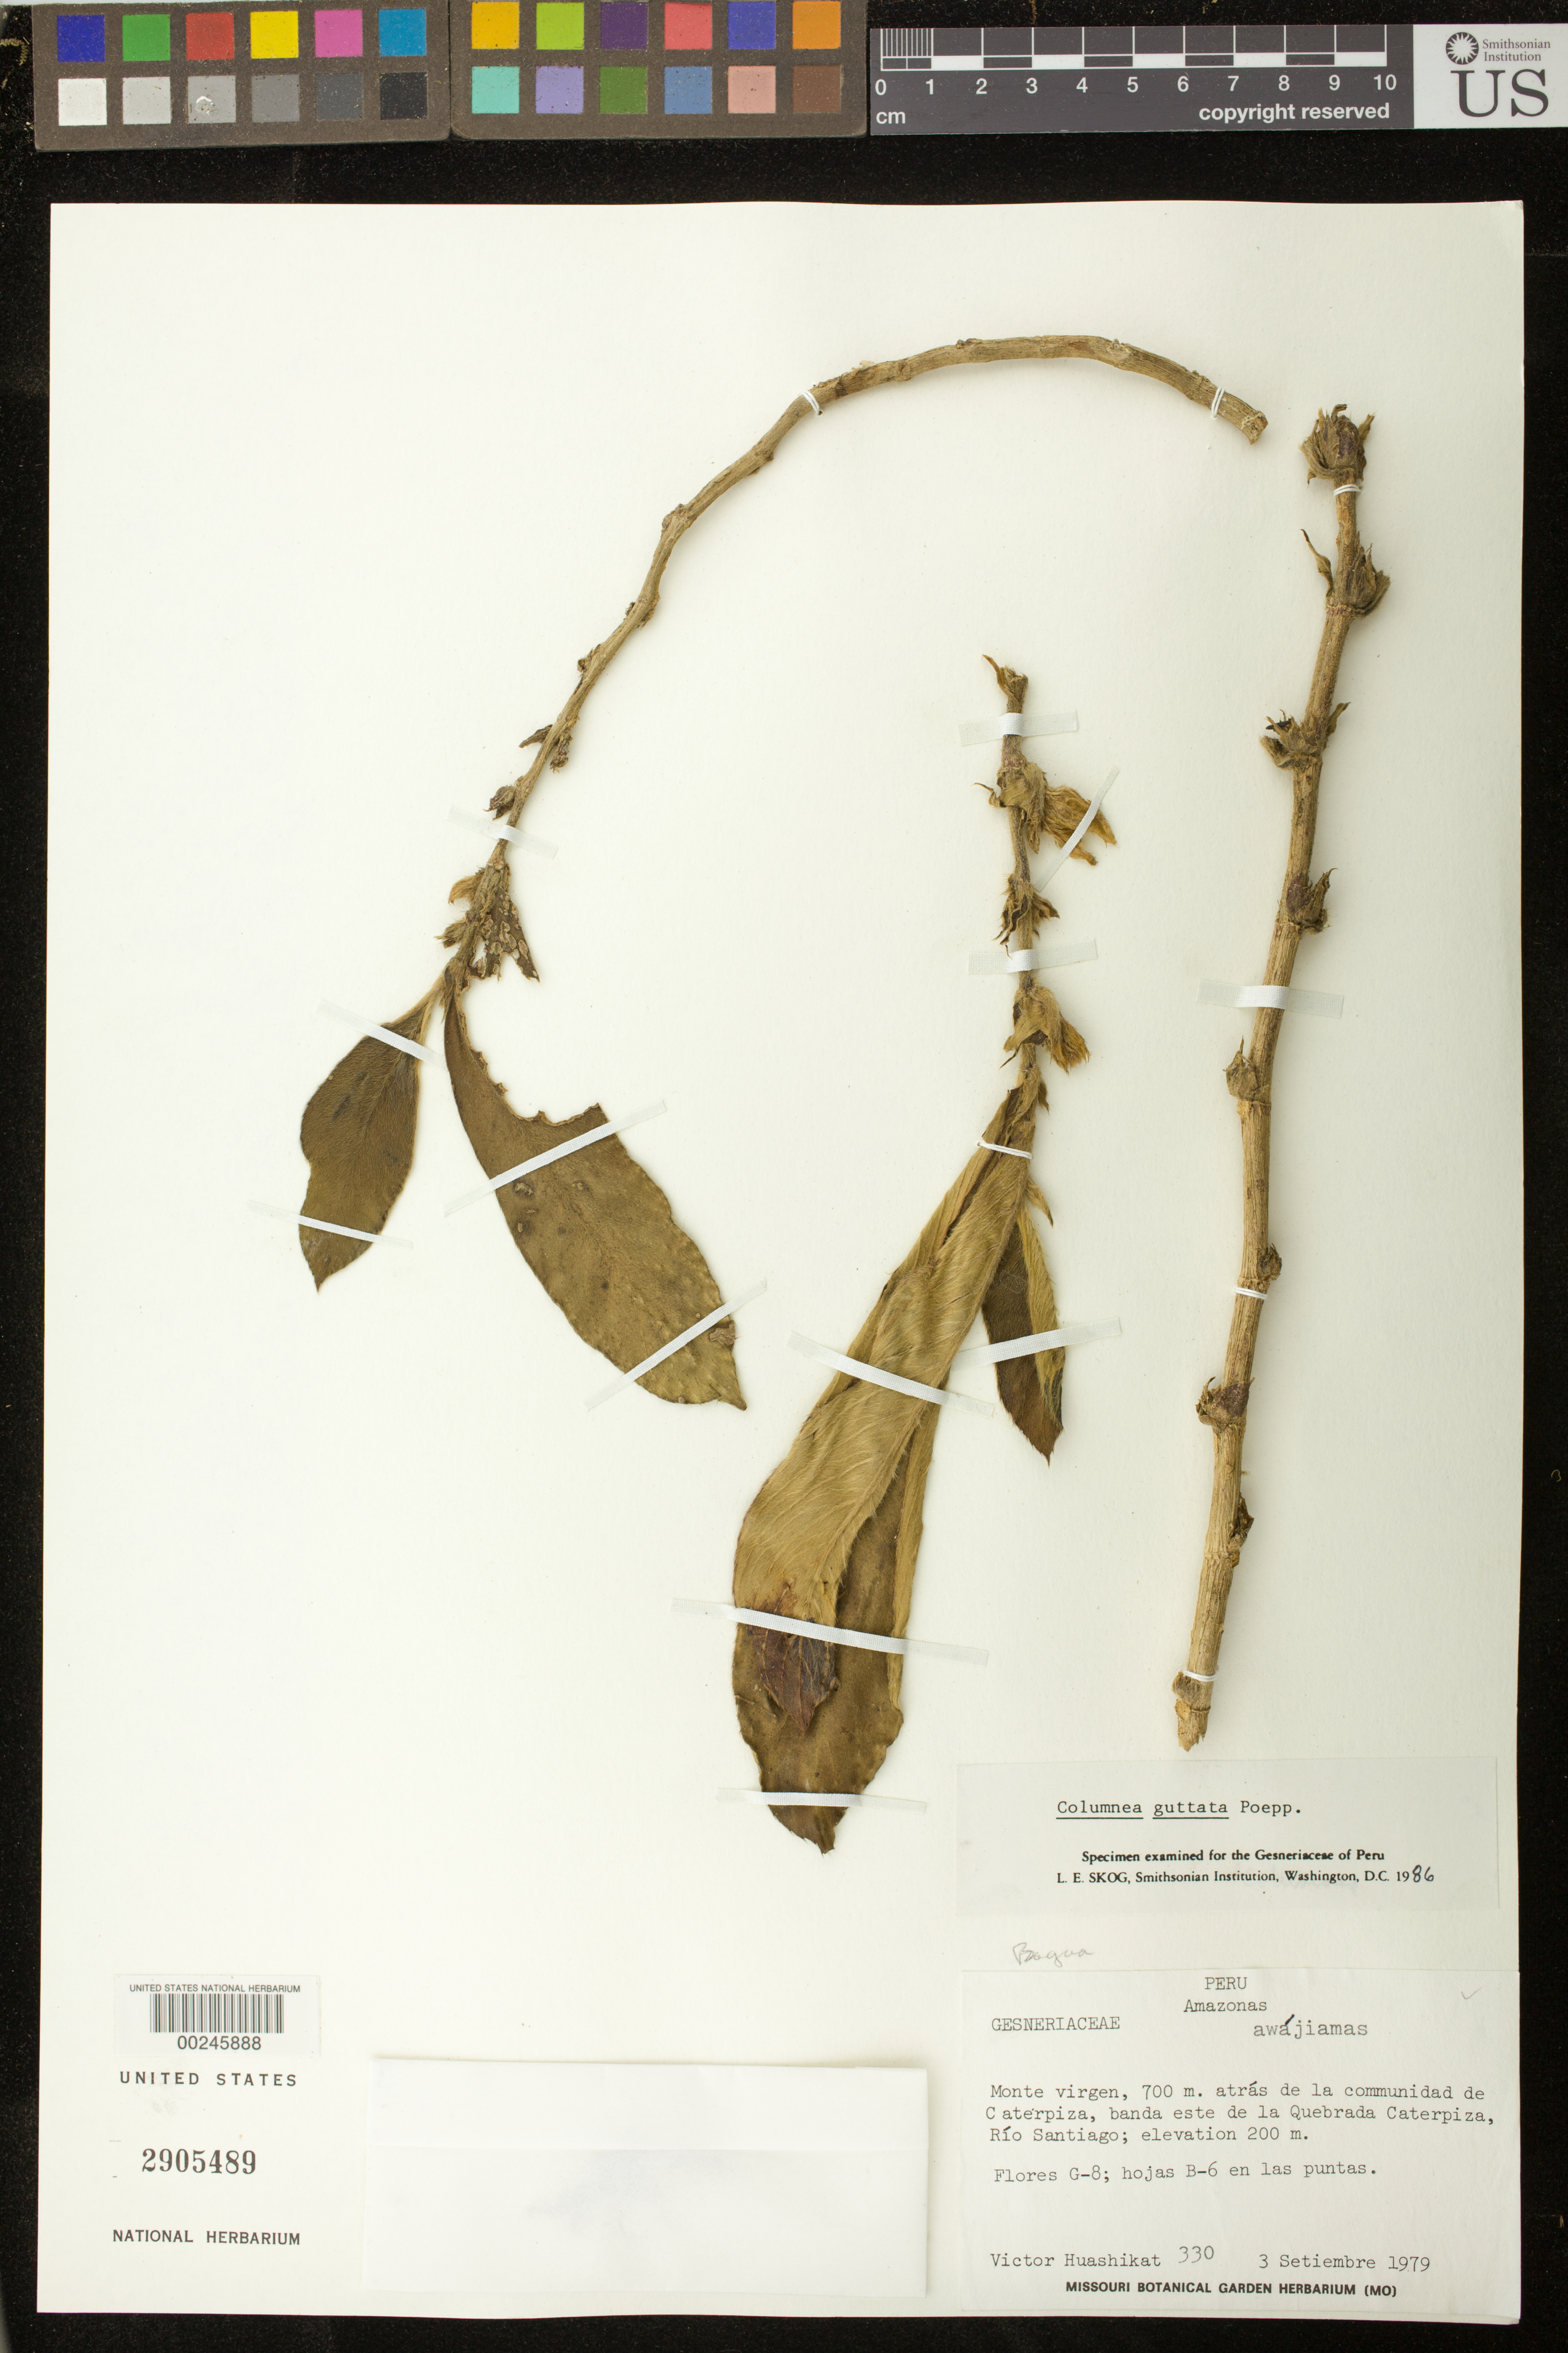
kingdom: Plantae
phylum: Tracheophyta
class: Magnoliopsida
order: Lamiales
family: Gesneriaceae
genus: Columnea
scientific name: Columnea guttata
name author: Poepp.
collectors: V. Huashikat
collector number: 330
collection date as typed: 03 Sep 1979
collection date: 1979-09-03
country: Peru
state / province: Amazonas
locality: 700 m behind the community of Caterpiza, eastern border of Quebrada Caterpiza, Rio Santiago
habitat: Virgin forest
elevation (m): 200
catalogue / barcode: US 2905489